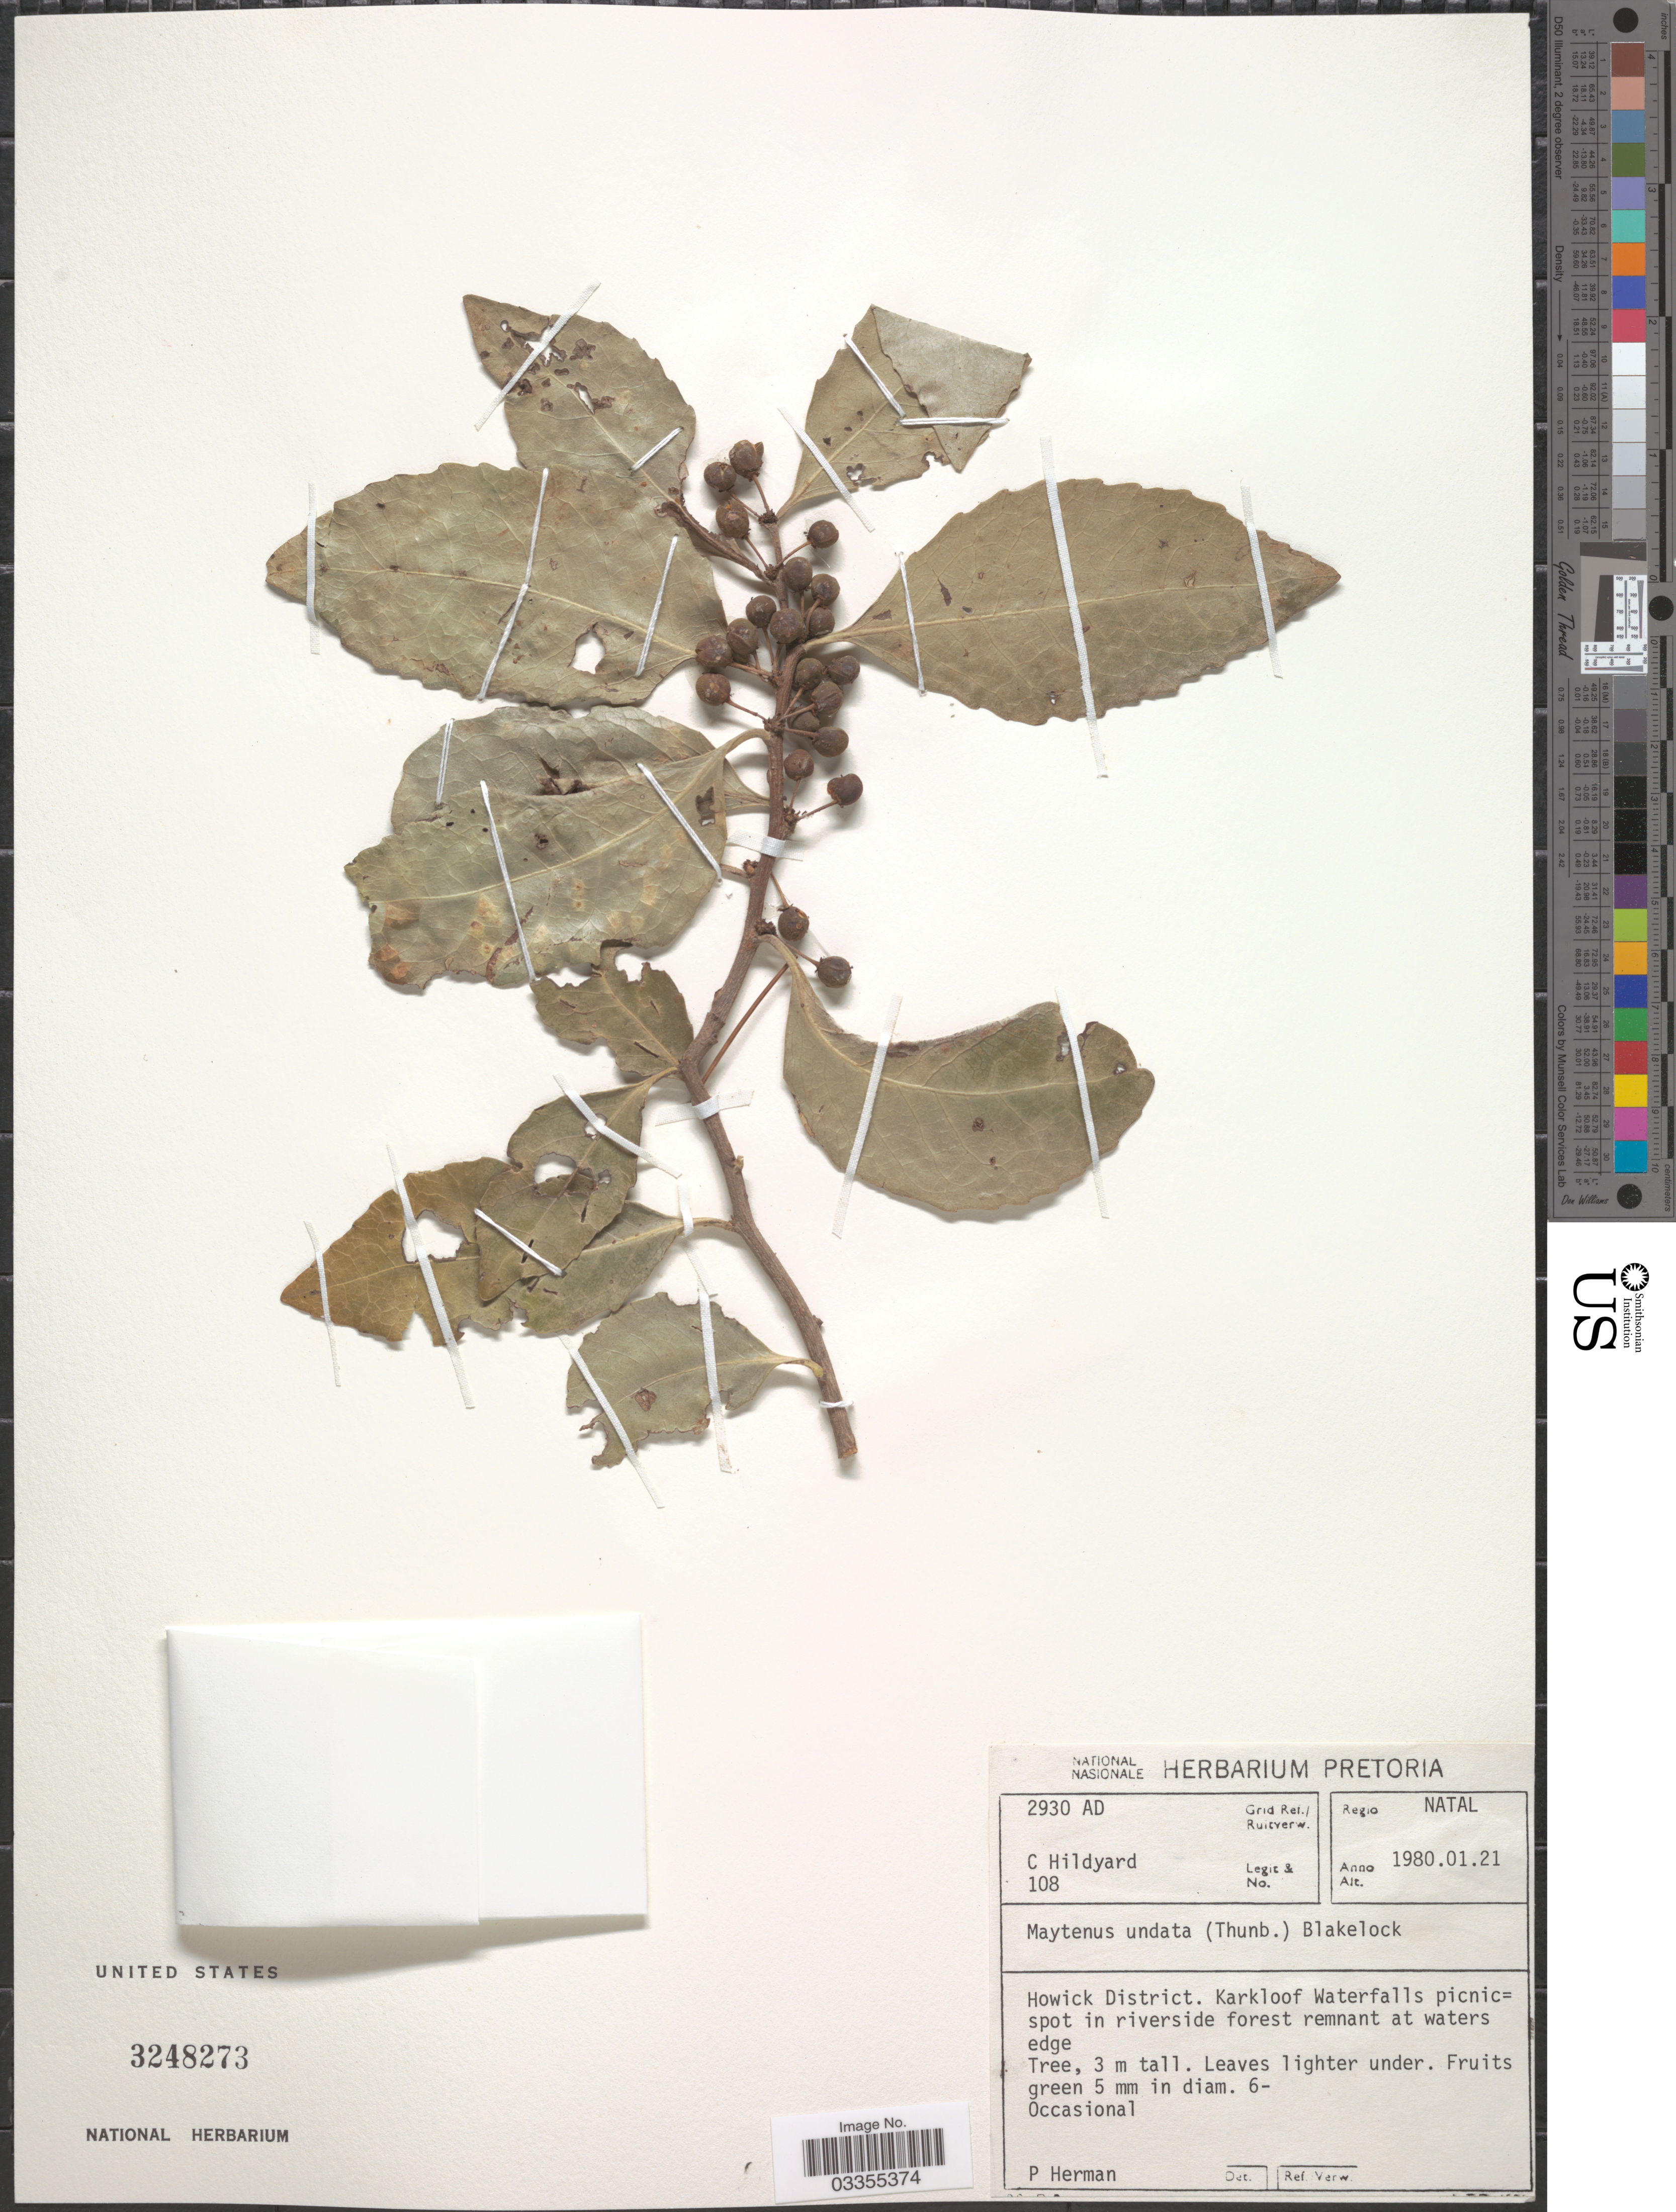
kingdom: Plantae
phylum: Tracheophyta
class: Magnoliopsida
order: Celastrales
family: Celastraceae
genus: Maytenus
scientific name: Maytenus undata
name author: (Thunb.) Blakelock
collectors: C. Hildyard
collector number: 108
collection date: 1980-01-21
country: South Africa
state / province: KwaZulu-Natal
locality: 2930 AD Grid Ref./ Ruitverw. Regio Natal. Howick District. Karkloof Waterfalls picnic.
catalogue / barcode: US 3248273